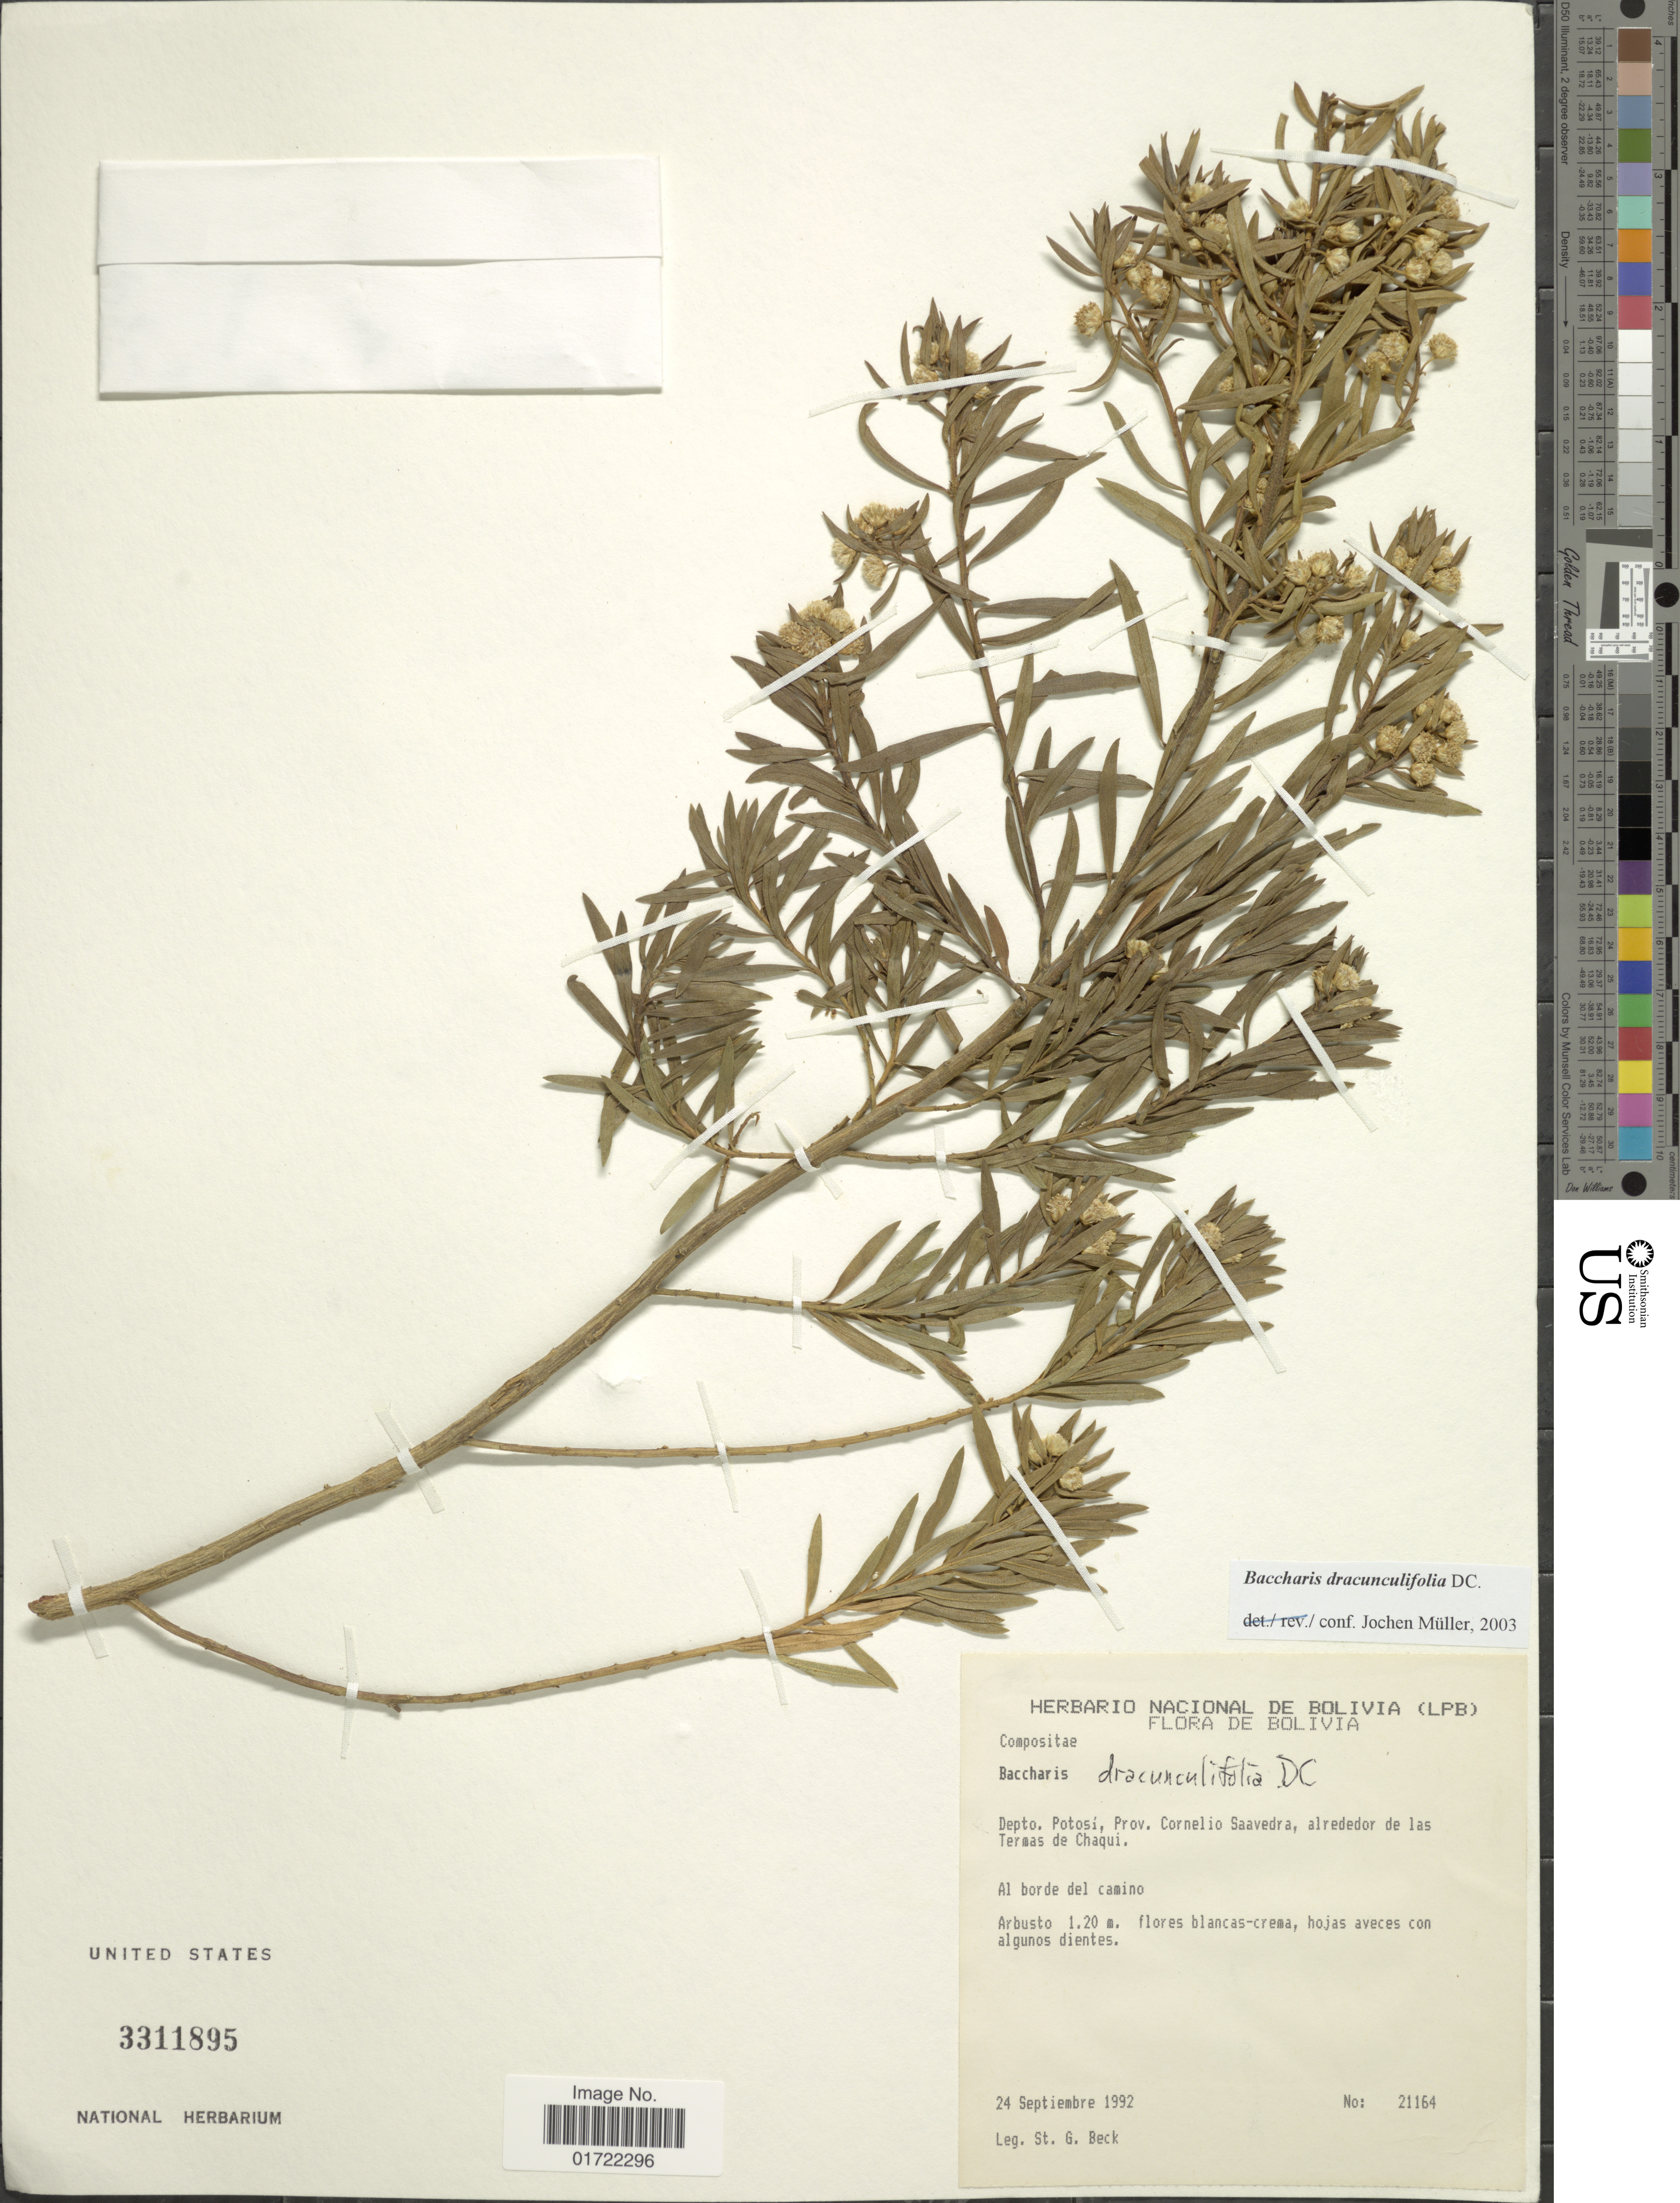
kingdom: Plantae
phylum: Tracheophyta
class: Magnoliopsida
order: Asterales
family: Asteraceae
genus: Baccharis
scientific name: Baccharis dracunculifolia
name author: DC.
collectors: S. G. Beck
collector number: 21164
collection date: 1992-09-24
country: Bolivia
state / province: Potosi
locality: Prov. Cornelio Saavedra, alrededor delas Termas de Chaqui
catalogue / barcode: US 3311895